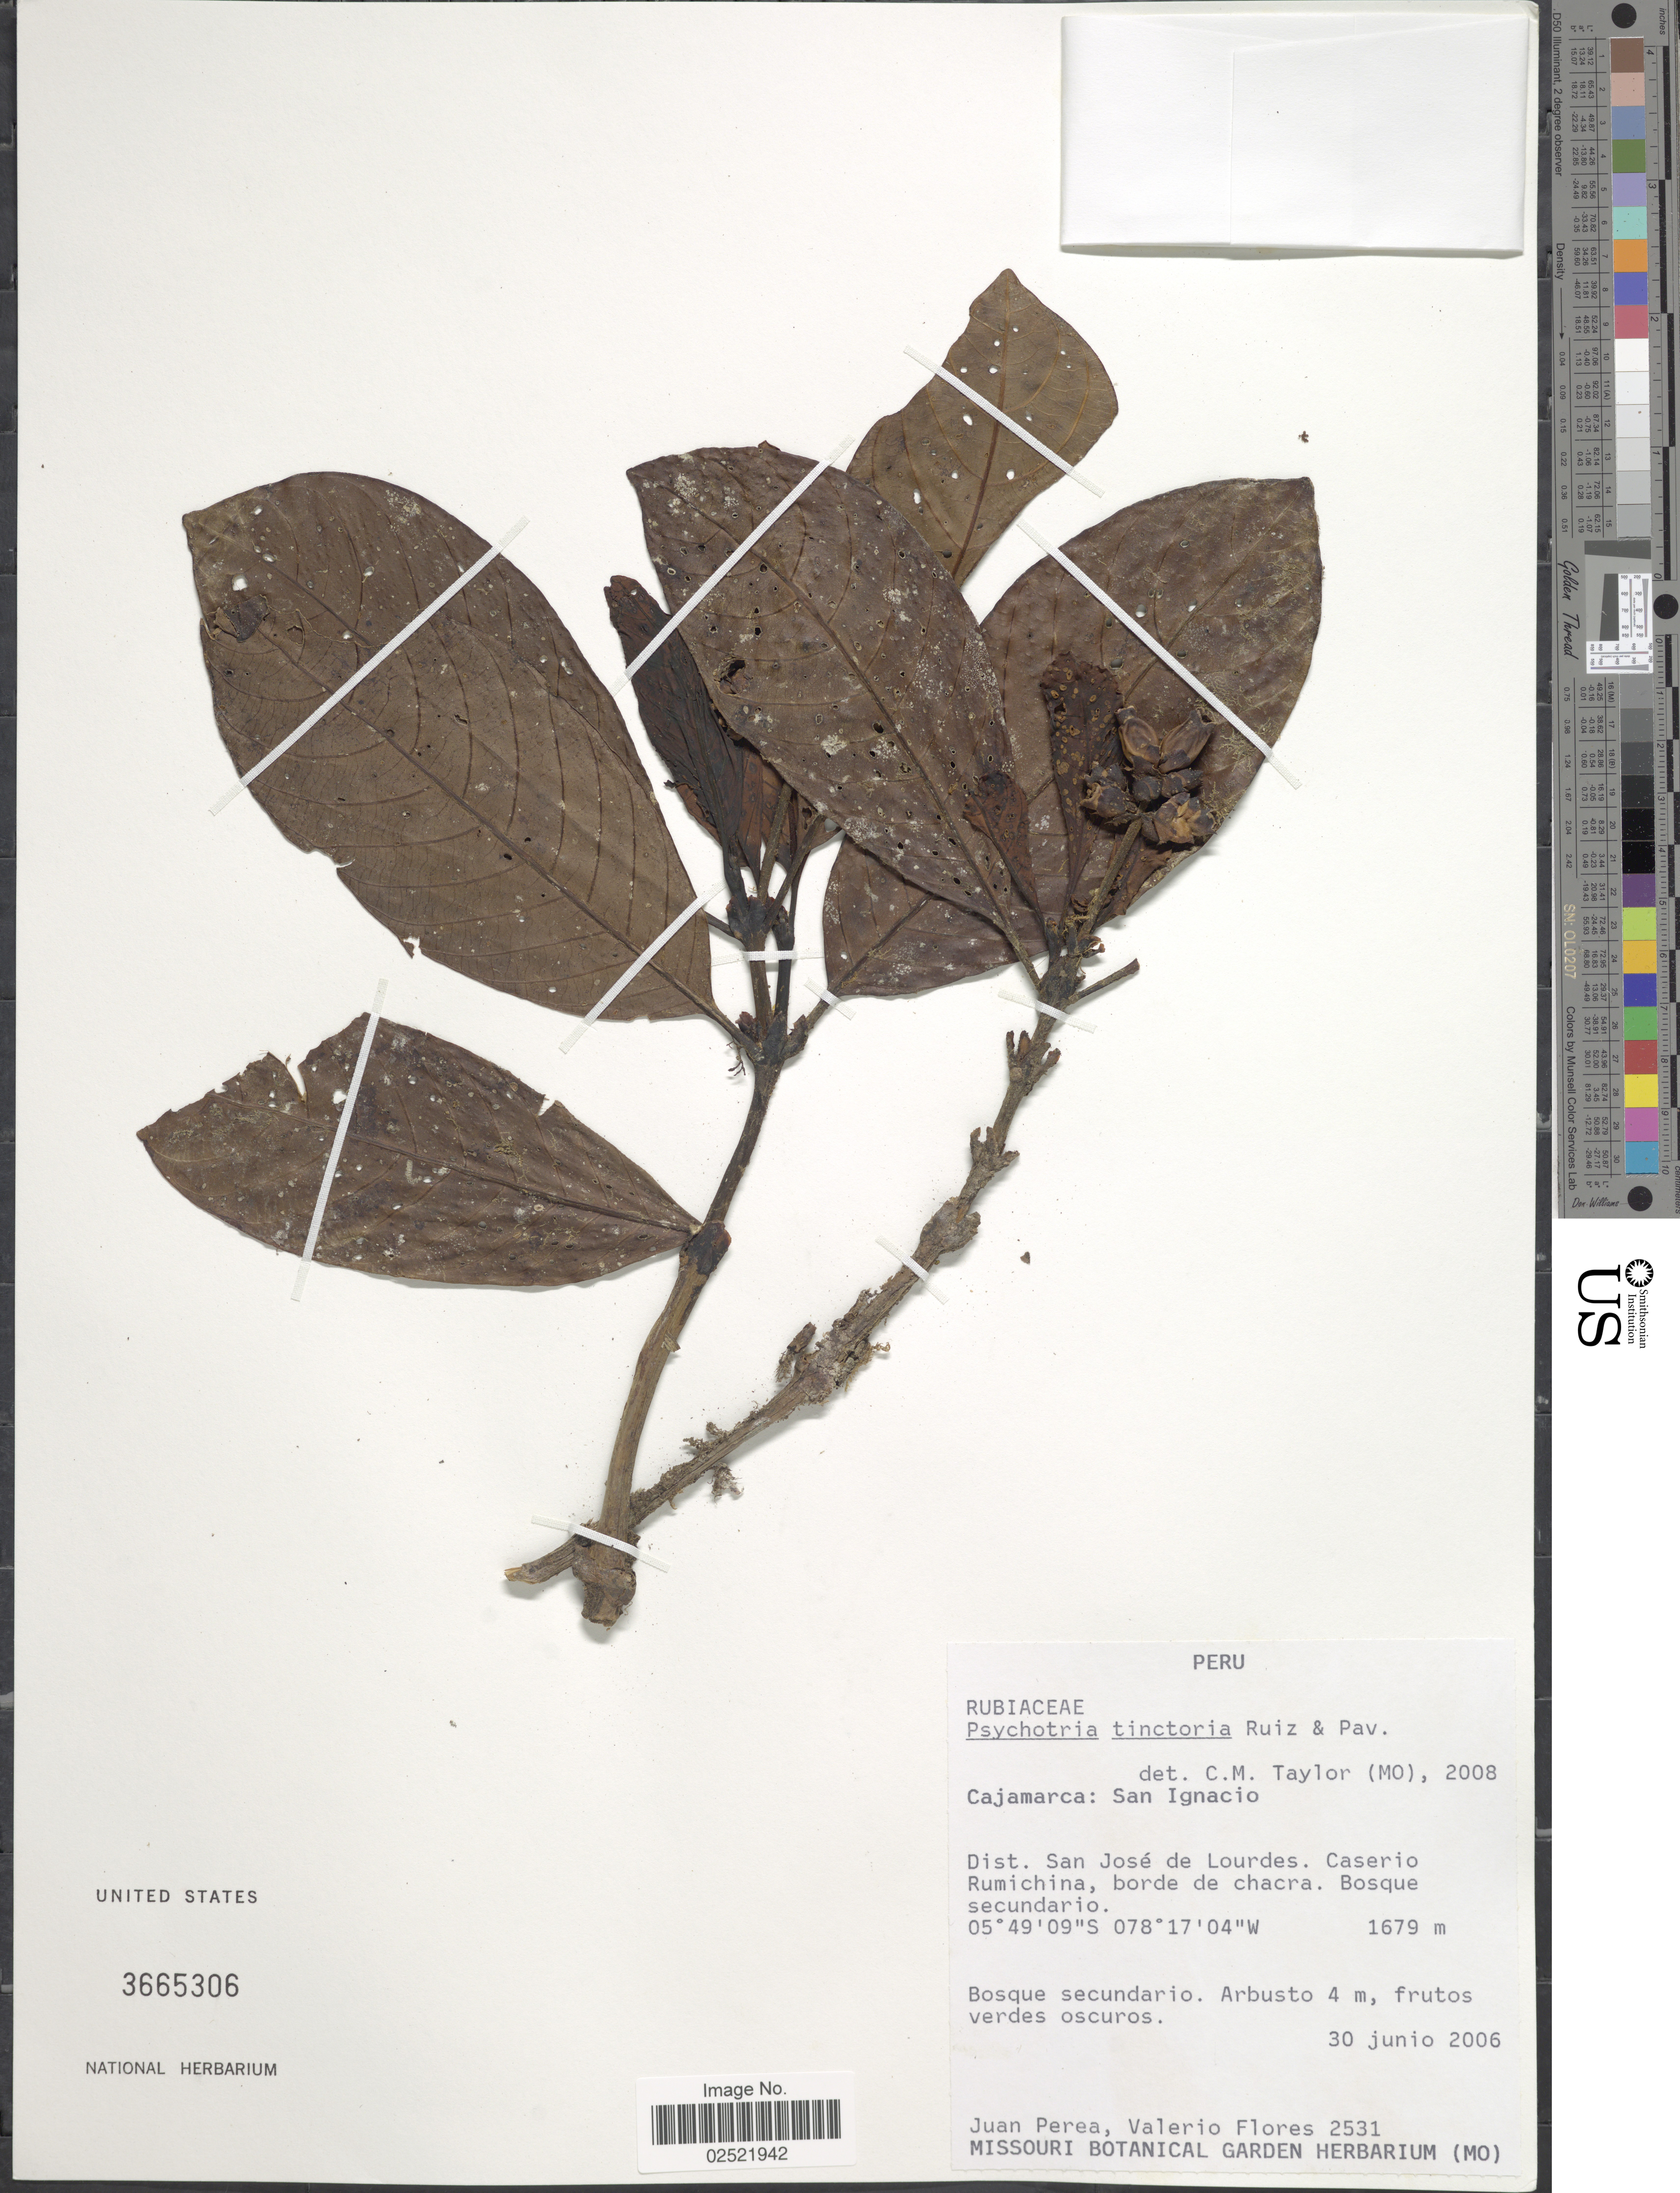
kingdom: Plantae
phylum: Tracheophyta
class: Magnoliopsida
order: Gentianales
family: Rubiaceae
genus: Psychotria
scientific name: Psychotria tinctoria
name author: Ruiz & Pav.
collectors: J. Perea & V. Flores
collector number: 2531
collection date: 2006-06-30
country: Peru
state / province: Cajamarca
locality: San Ignacio, Dist. San Jose de Lourdes, Caserio Rumichina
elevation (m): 1679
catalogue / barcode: US 3665306